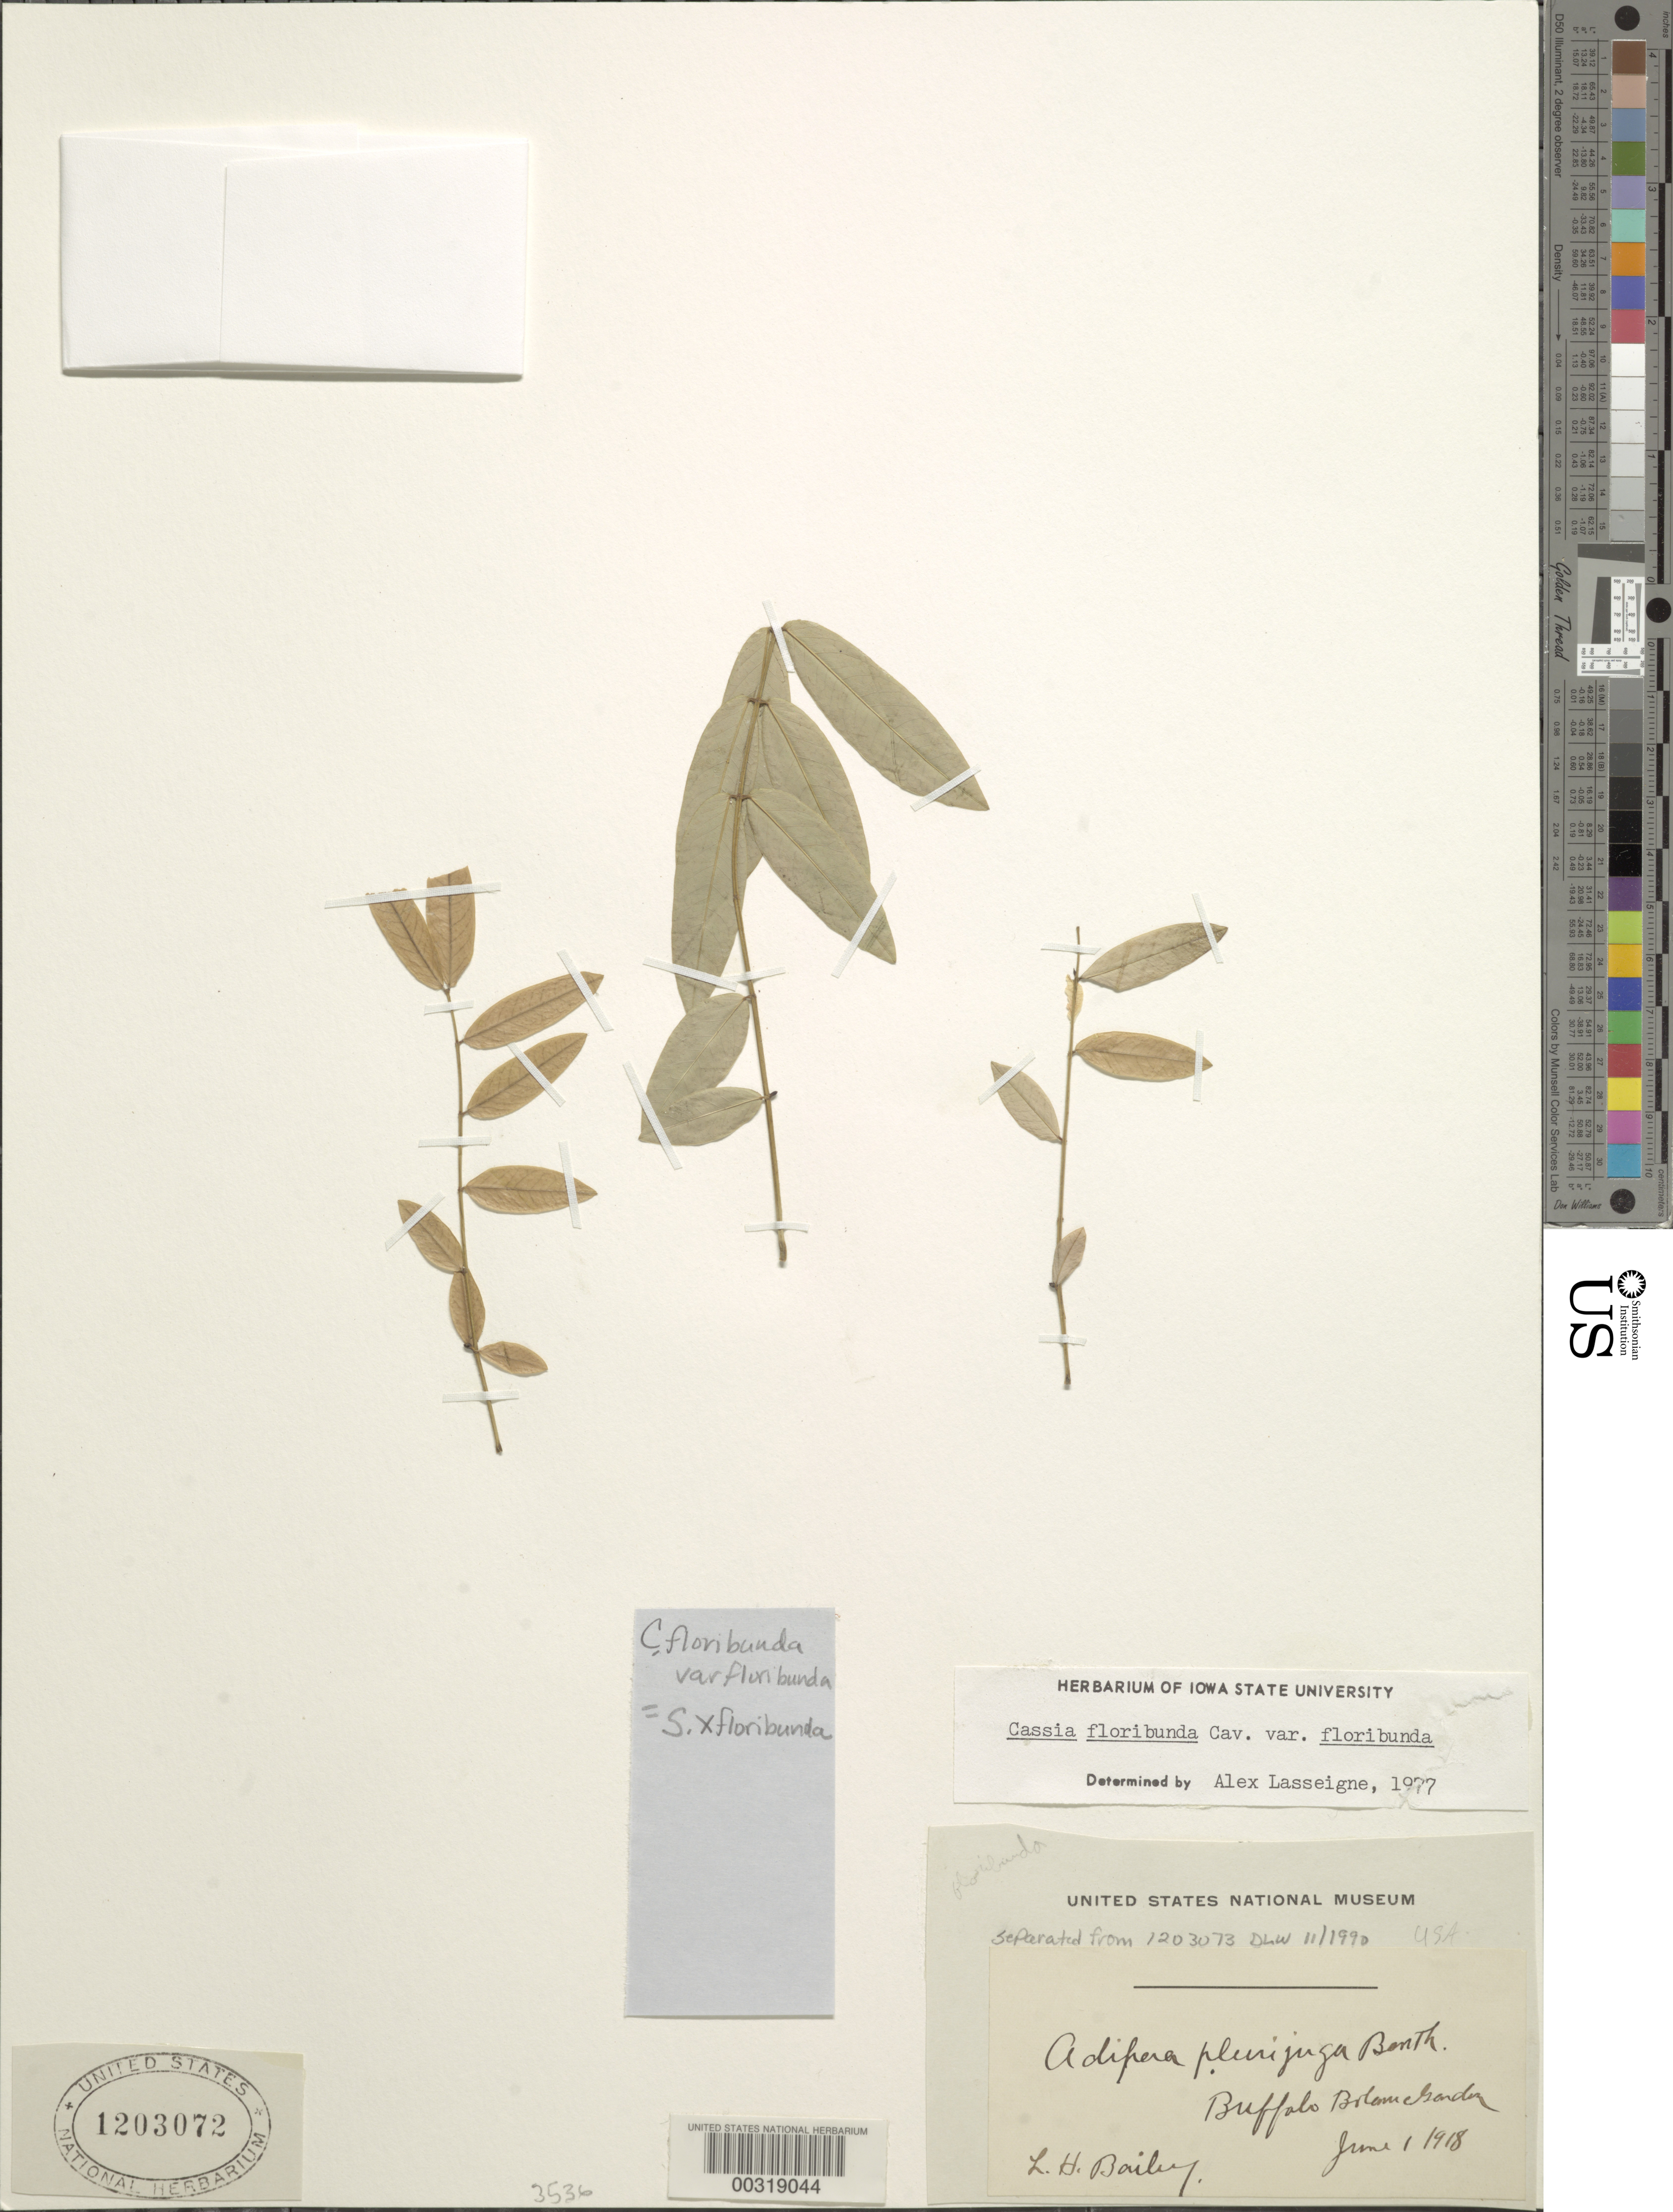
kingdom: Plantae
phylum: Tracheophyta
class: Magnoliopsida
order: Fabales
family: Fabaceae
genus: Senna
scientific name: Senna x floribunda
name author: (Cav.) H.S. Irwin & Barneby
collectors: J. N. Rose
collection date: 1969-09-27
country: United States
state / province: Florida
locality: Coconut Grove, former home of David Fairchild, the Kampong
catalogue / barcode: US 1203072